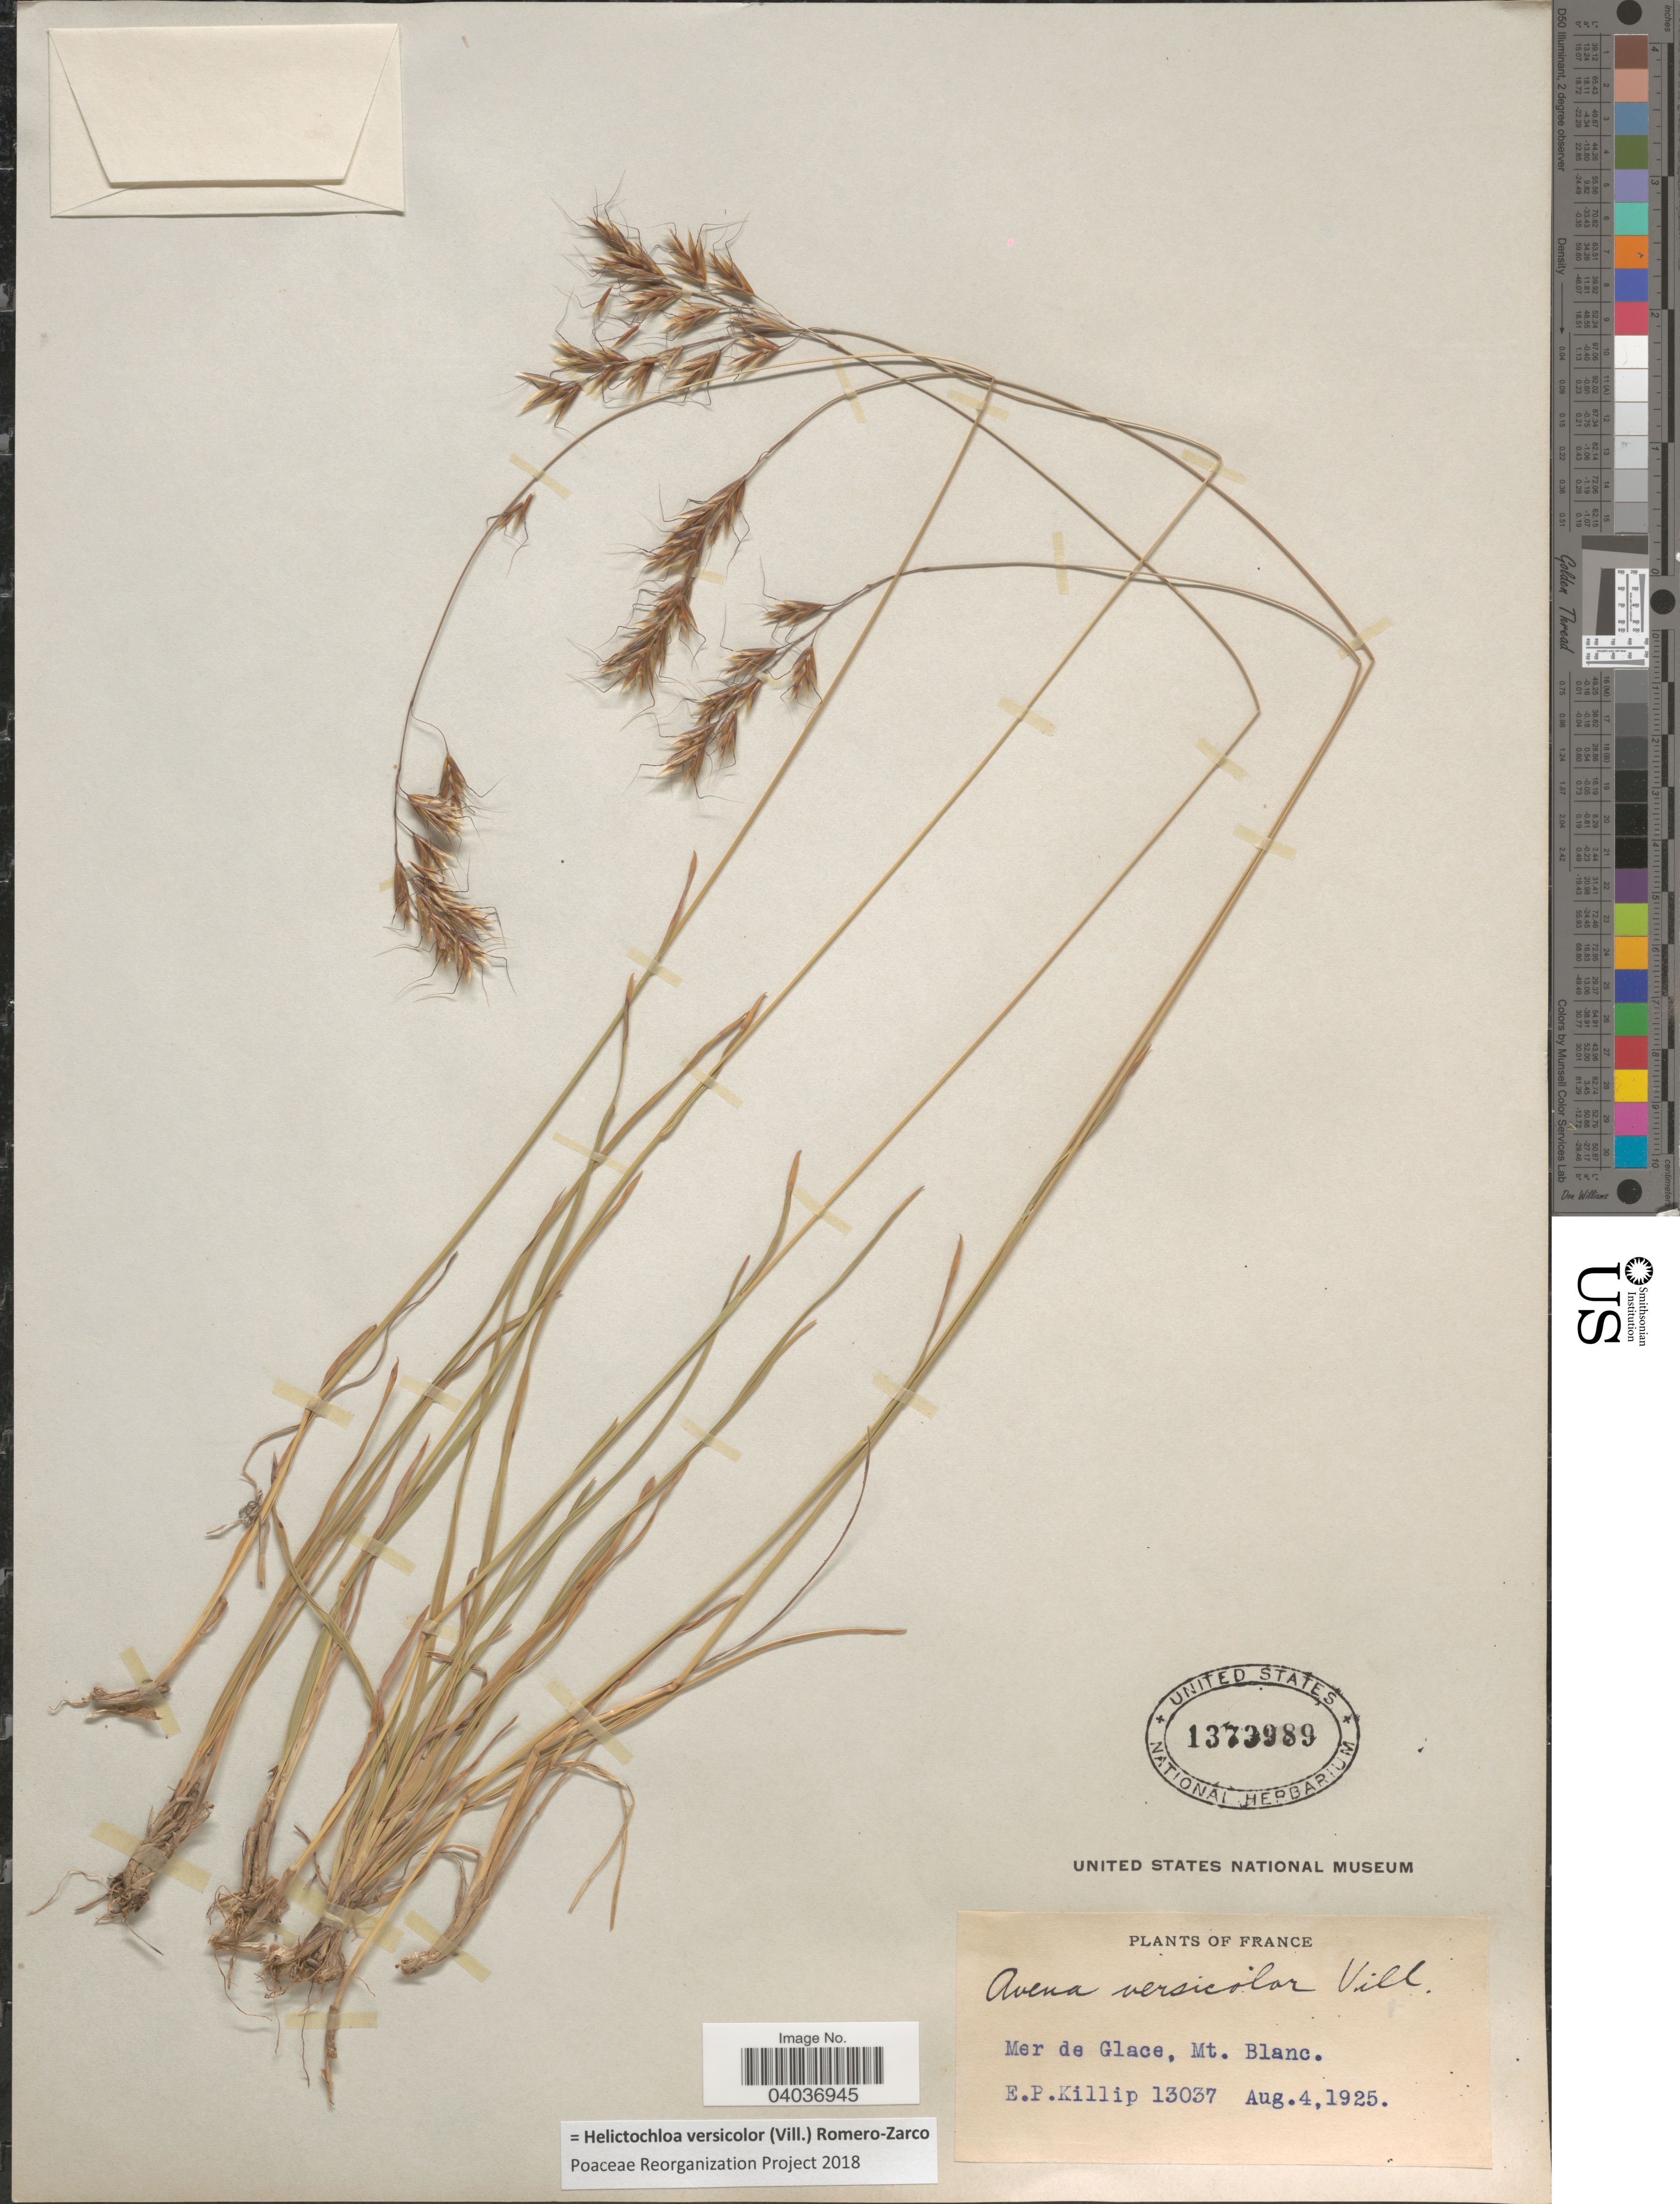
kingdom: Plantae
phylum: Tracheophyta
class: Liliopsida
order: Poales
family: Poaceae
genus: Helictochloa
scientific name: Helictochloa versicolor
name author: (Vill.) Romero Zarco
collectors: E. P. Killip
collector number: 13037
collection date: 1925-08-04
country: France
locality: Mer de Glace, Mt. Blanc.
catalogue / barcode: US 1373989